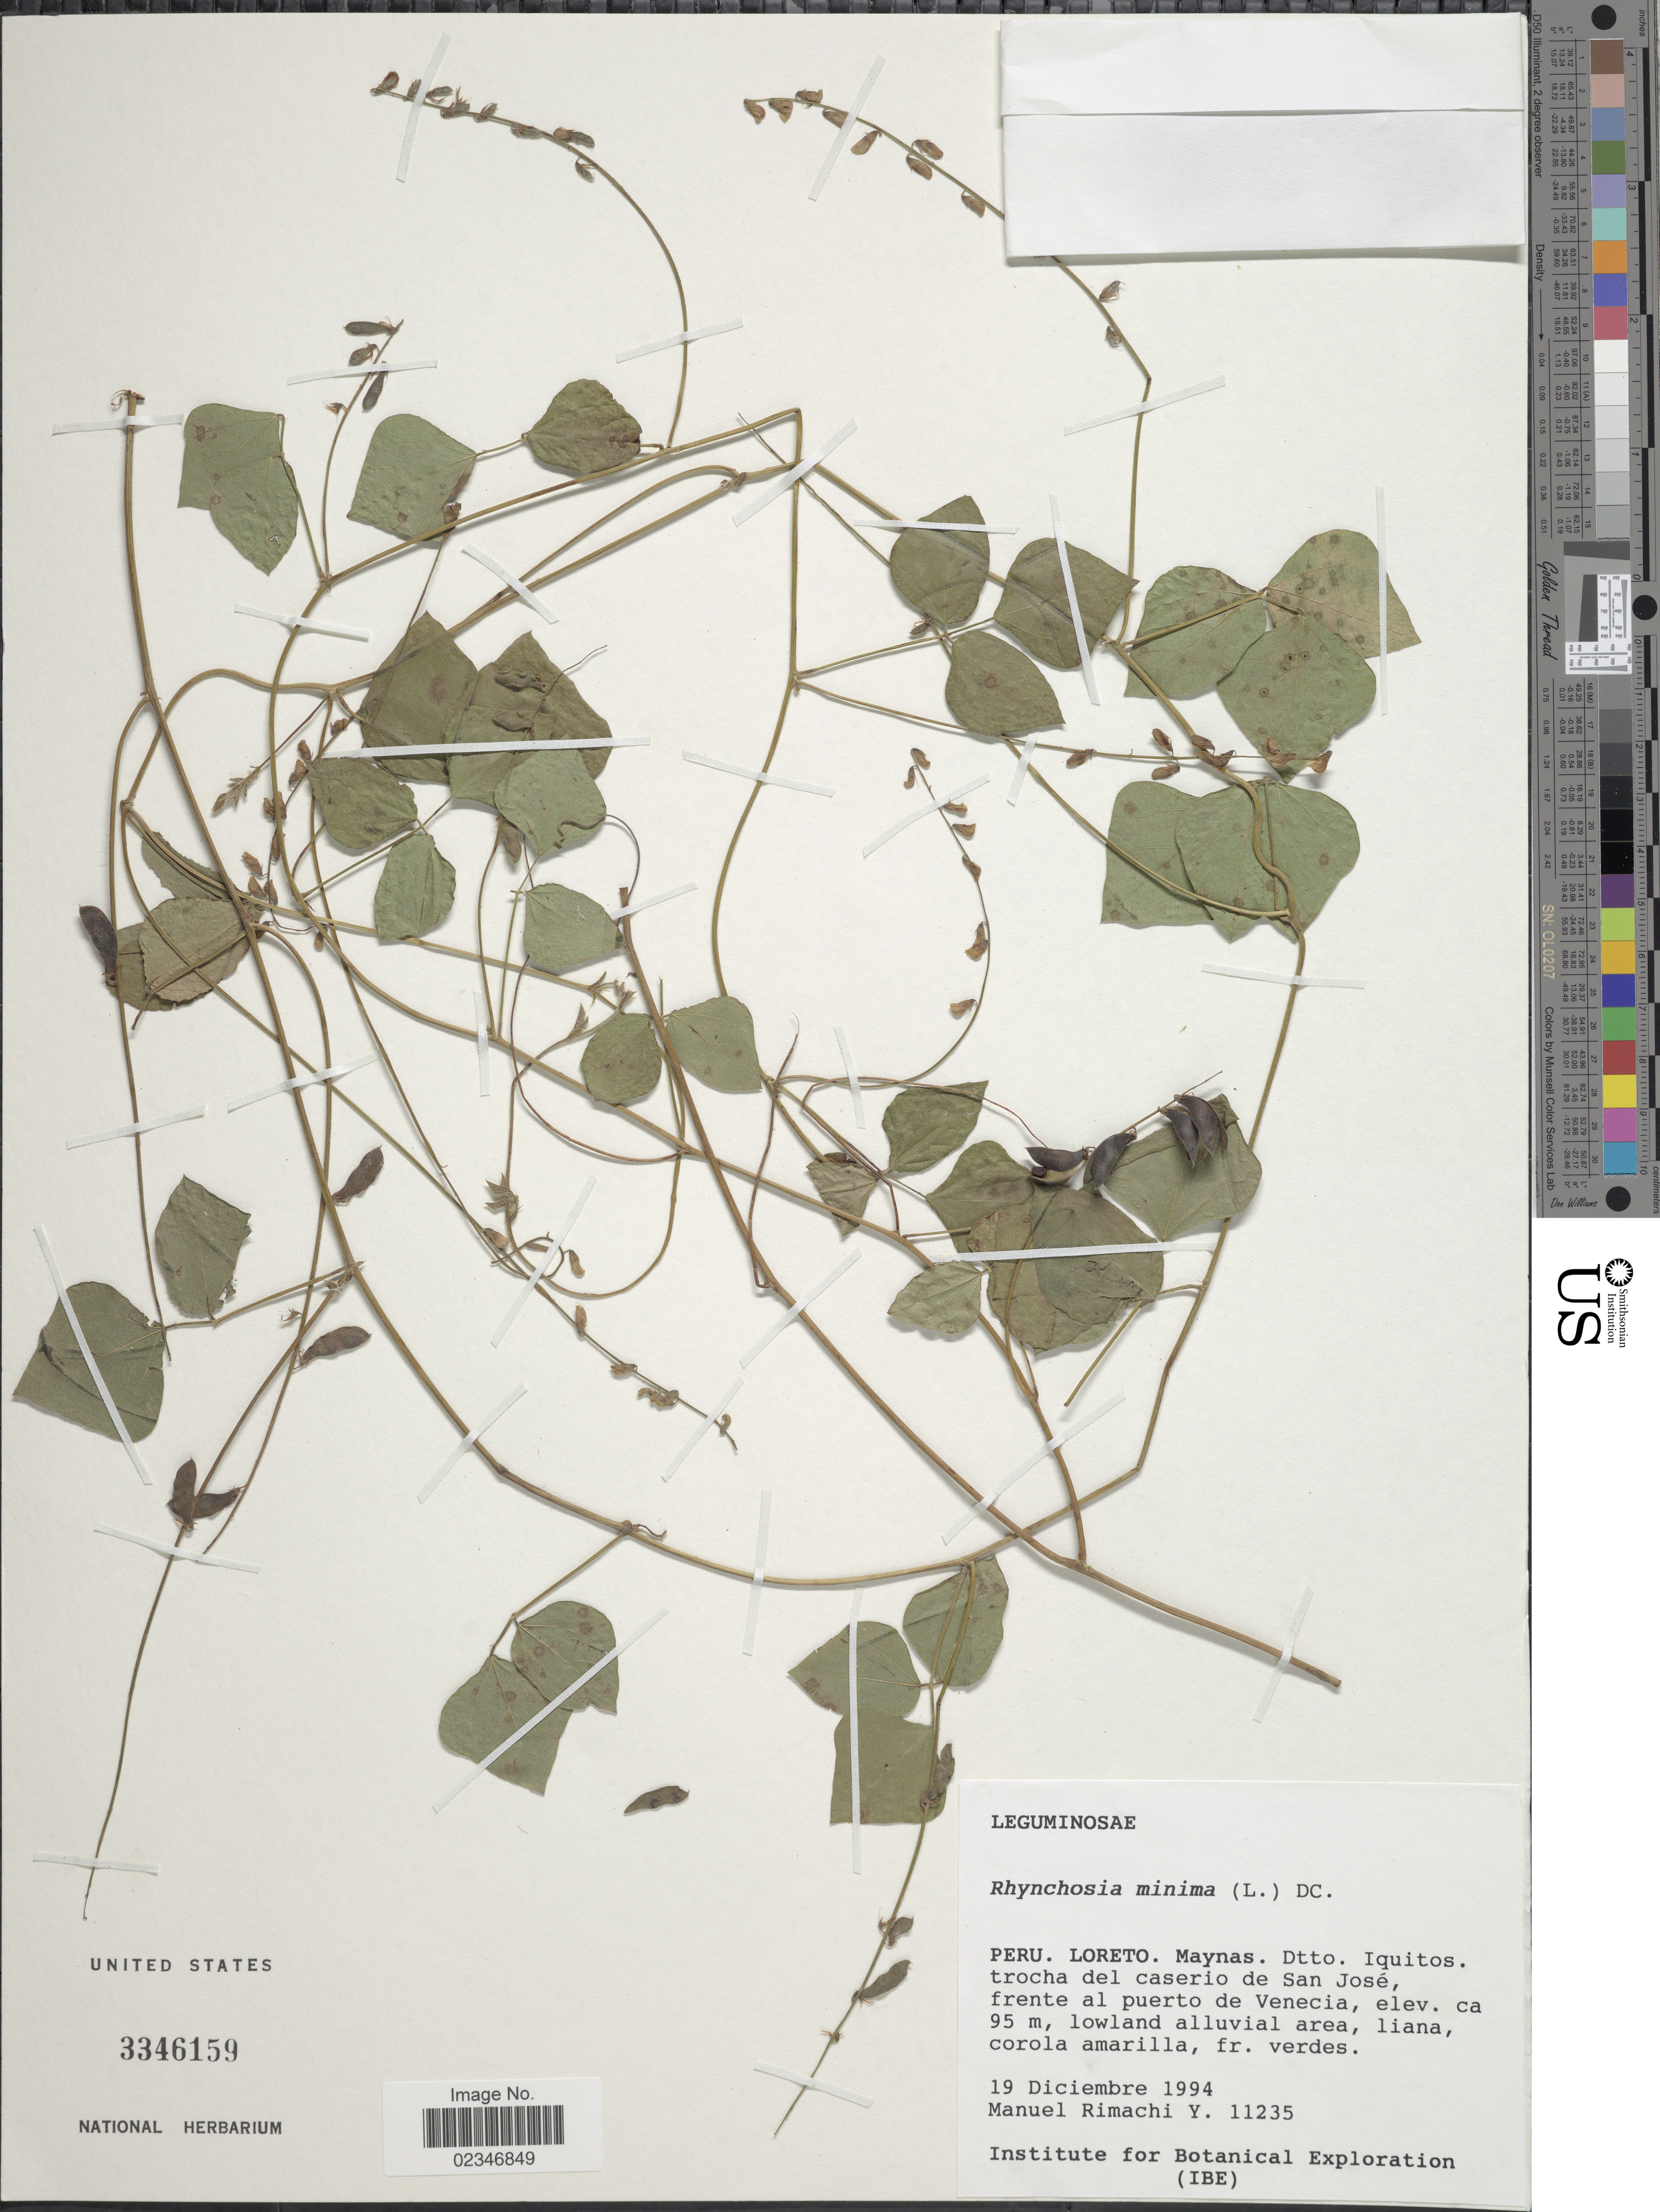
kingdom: Plantae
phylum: Tracheophyta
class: Magnoliopsida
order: Fabales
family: Fabaceae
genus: Rhynchosia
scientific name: Rhynchosia minima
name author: (L.) DC.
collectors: M. Rimachi Y.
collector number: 11235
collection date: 1994-12-19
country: Peru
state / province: Loreto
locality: Peru, Loreto, Maynas, Dtto. Iquitos, trocha del caserio de San Jose, frente al puerto de Venecio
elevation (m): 95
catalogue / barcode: US 3346159